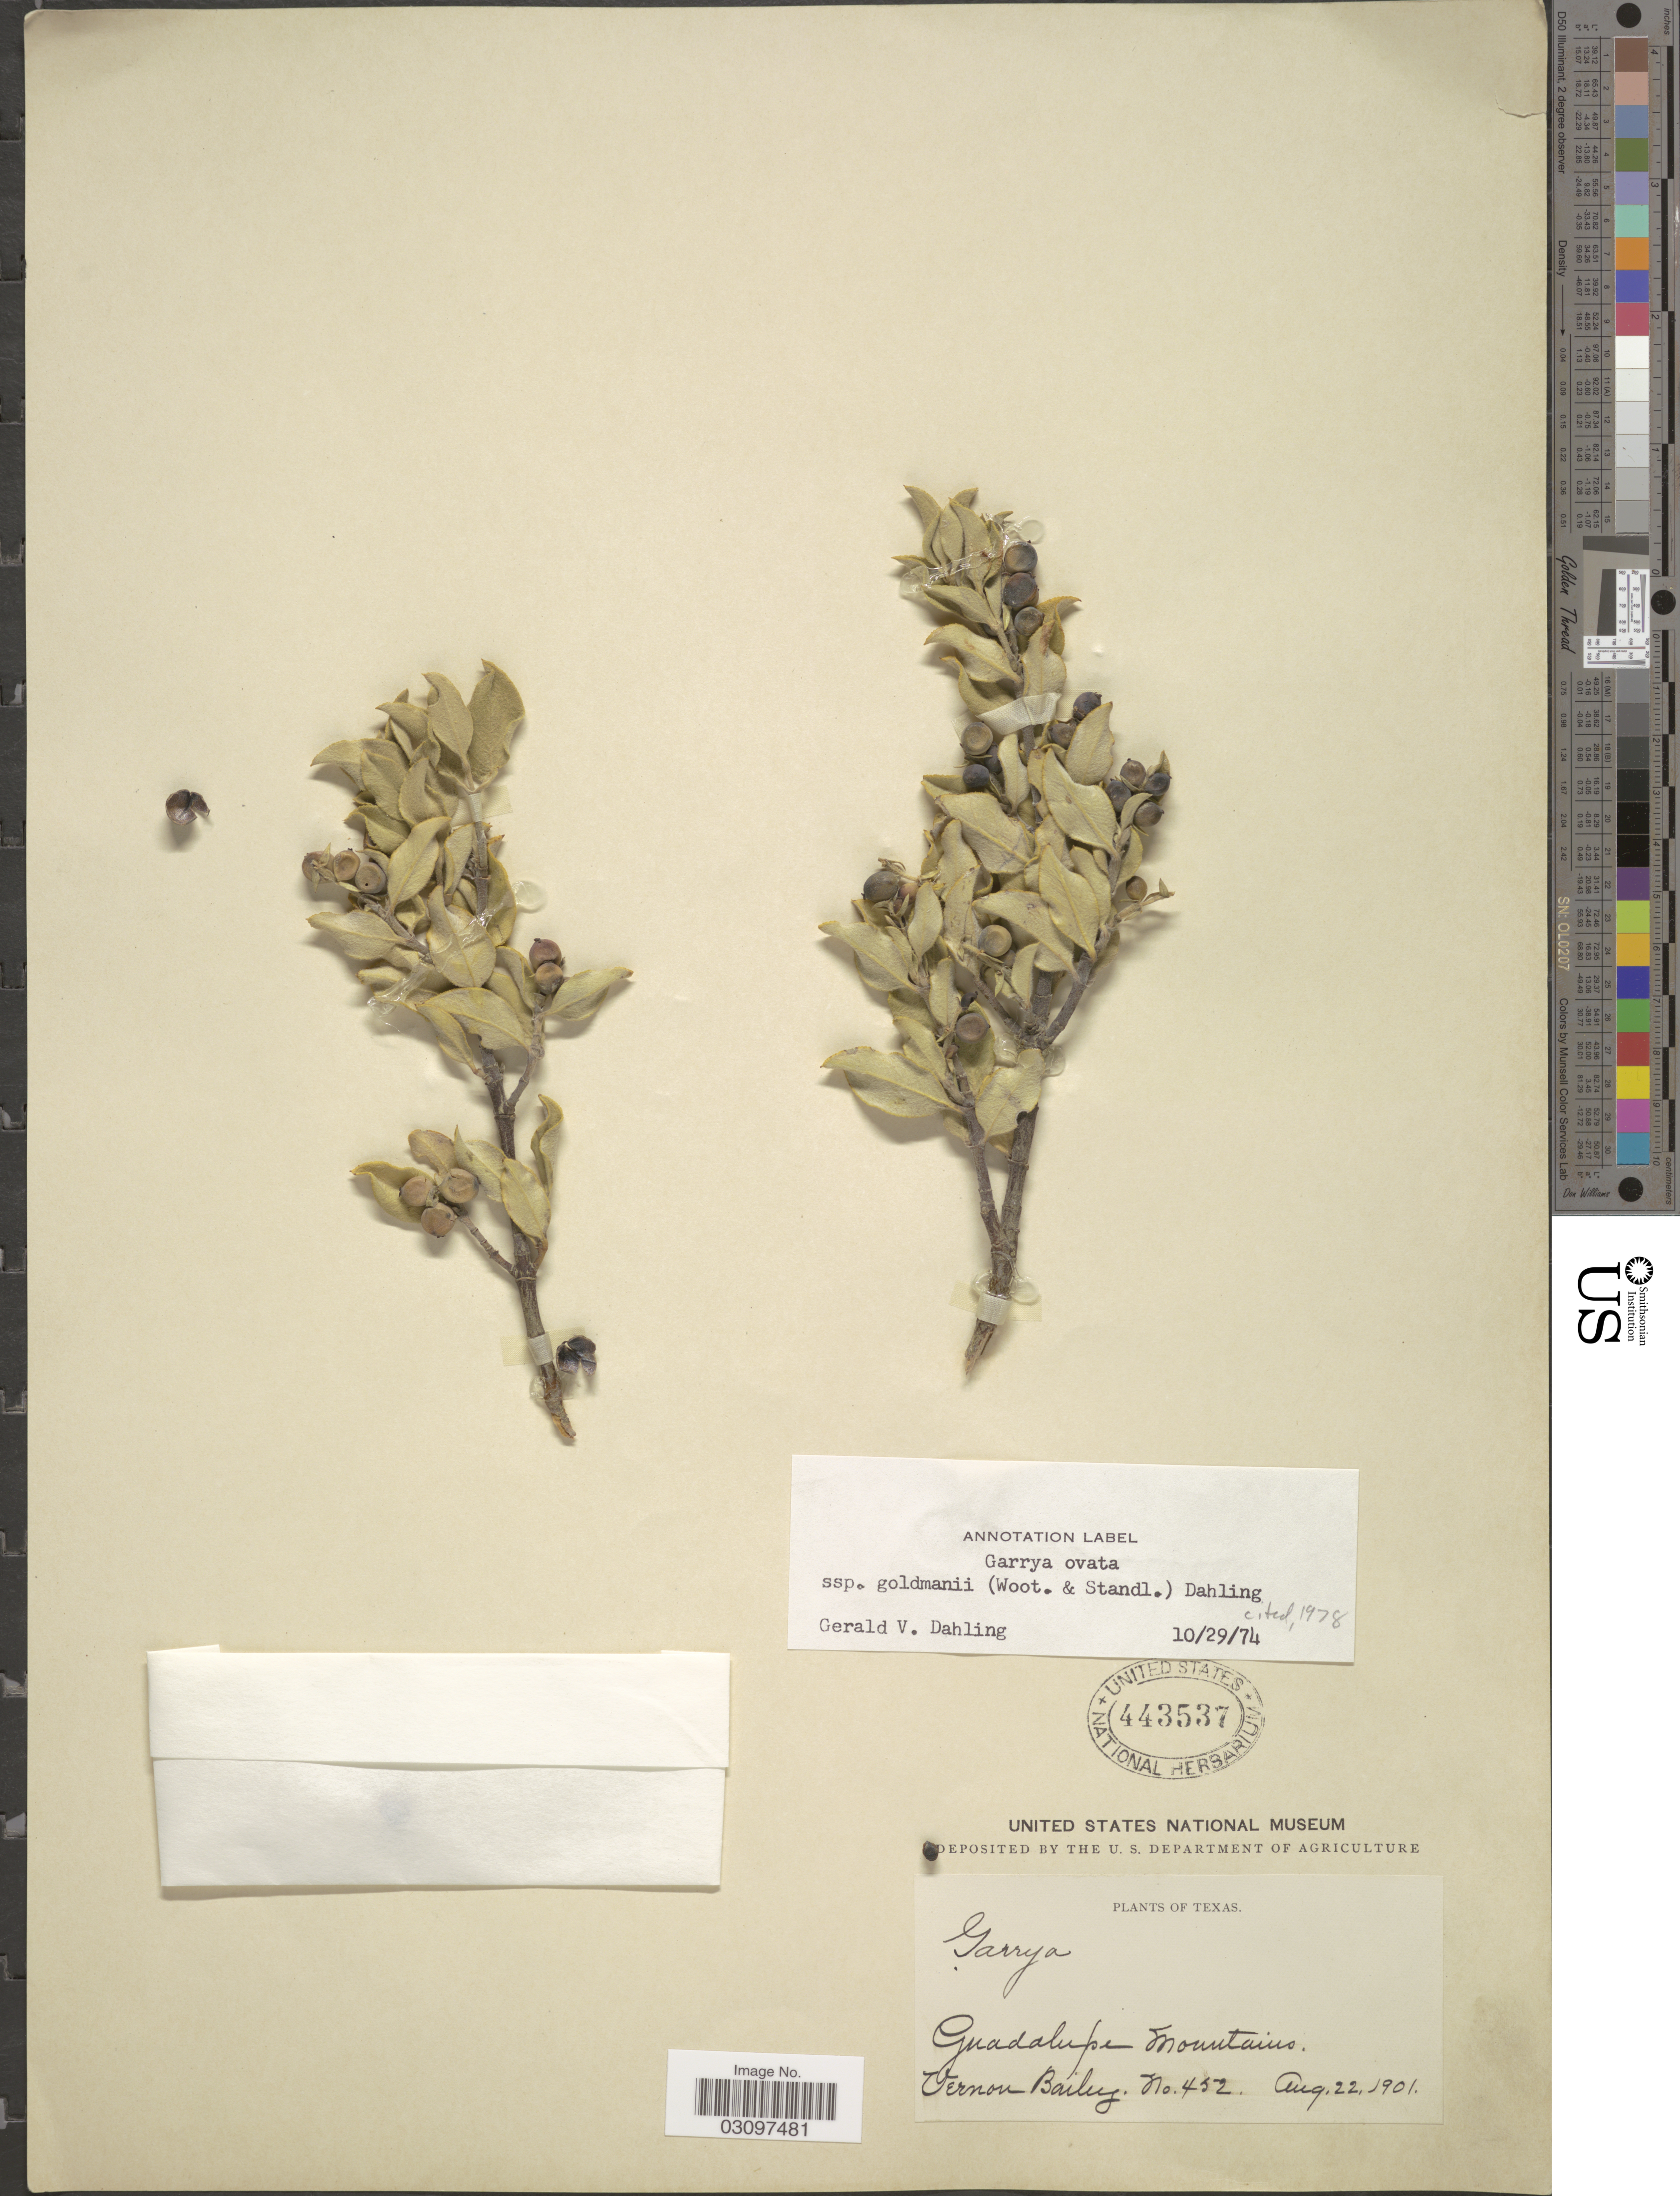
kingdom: Plantae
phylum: Tracheophyta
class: Magnoliopsida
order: Garryales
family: Garryaceae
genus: Garrya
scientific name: Garrya ovata subsp. goldmanii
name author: (Wooton & Standl.) Dahling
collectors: V. O. Bailey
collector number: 452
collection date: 1901-08-22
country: United States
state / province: Texas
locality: Guadalupe Mountains.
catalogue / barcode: US 443537